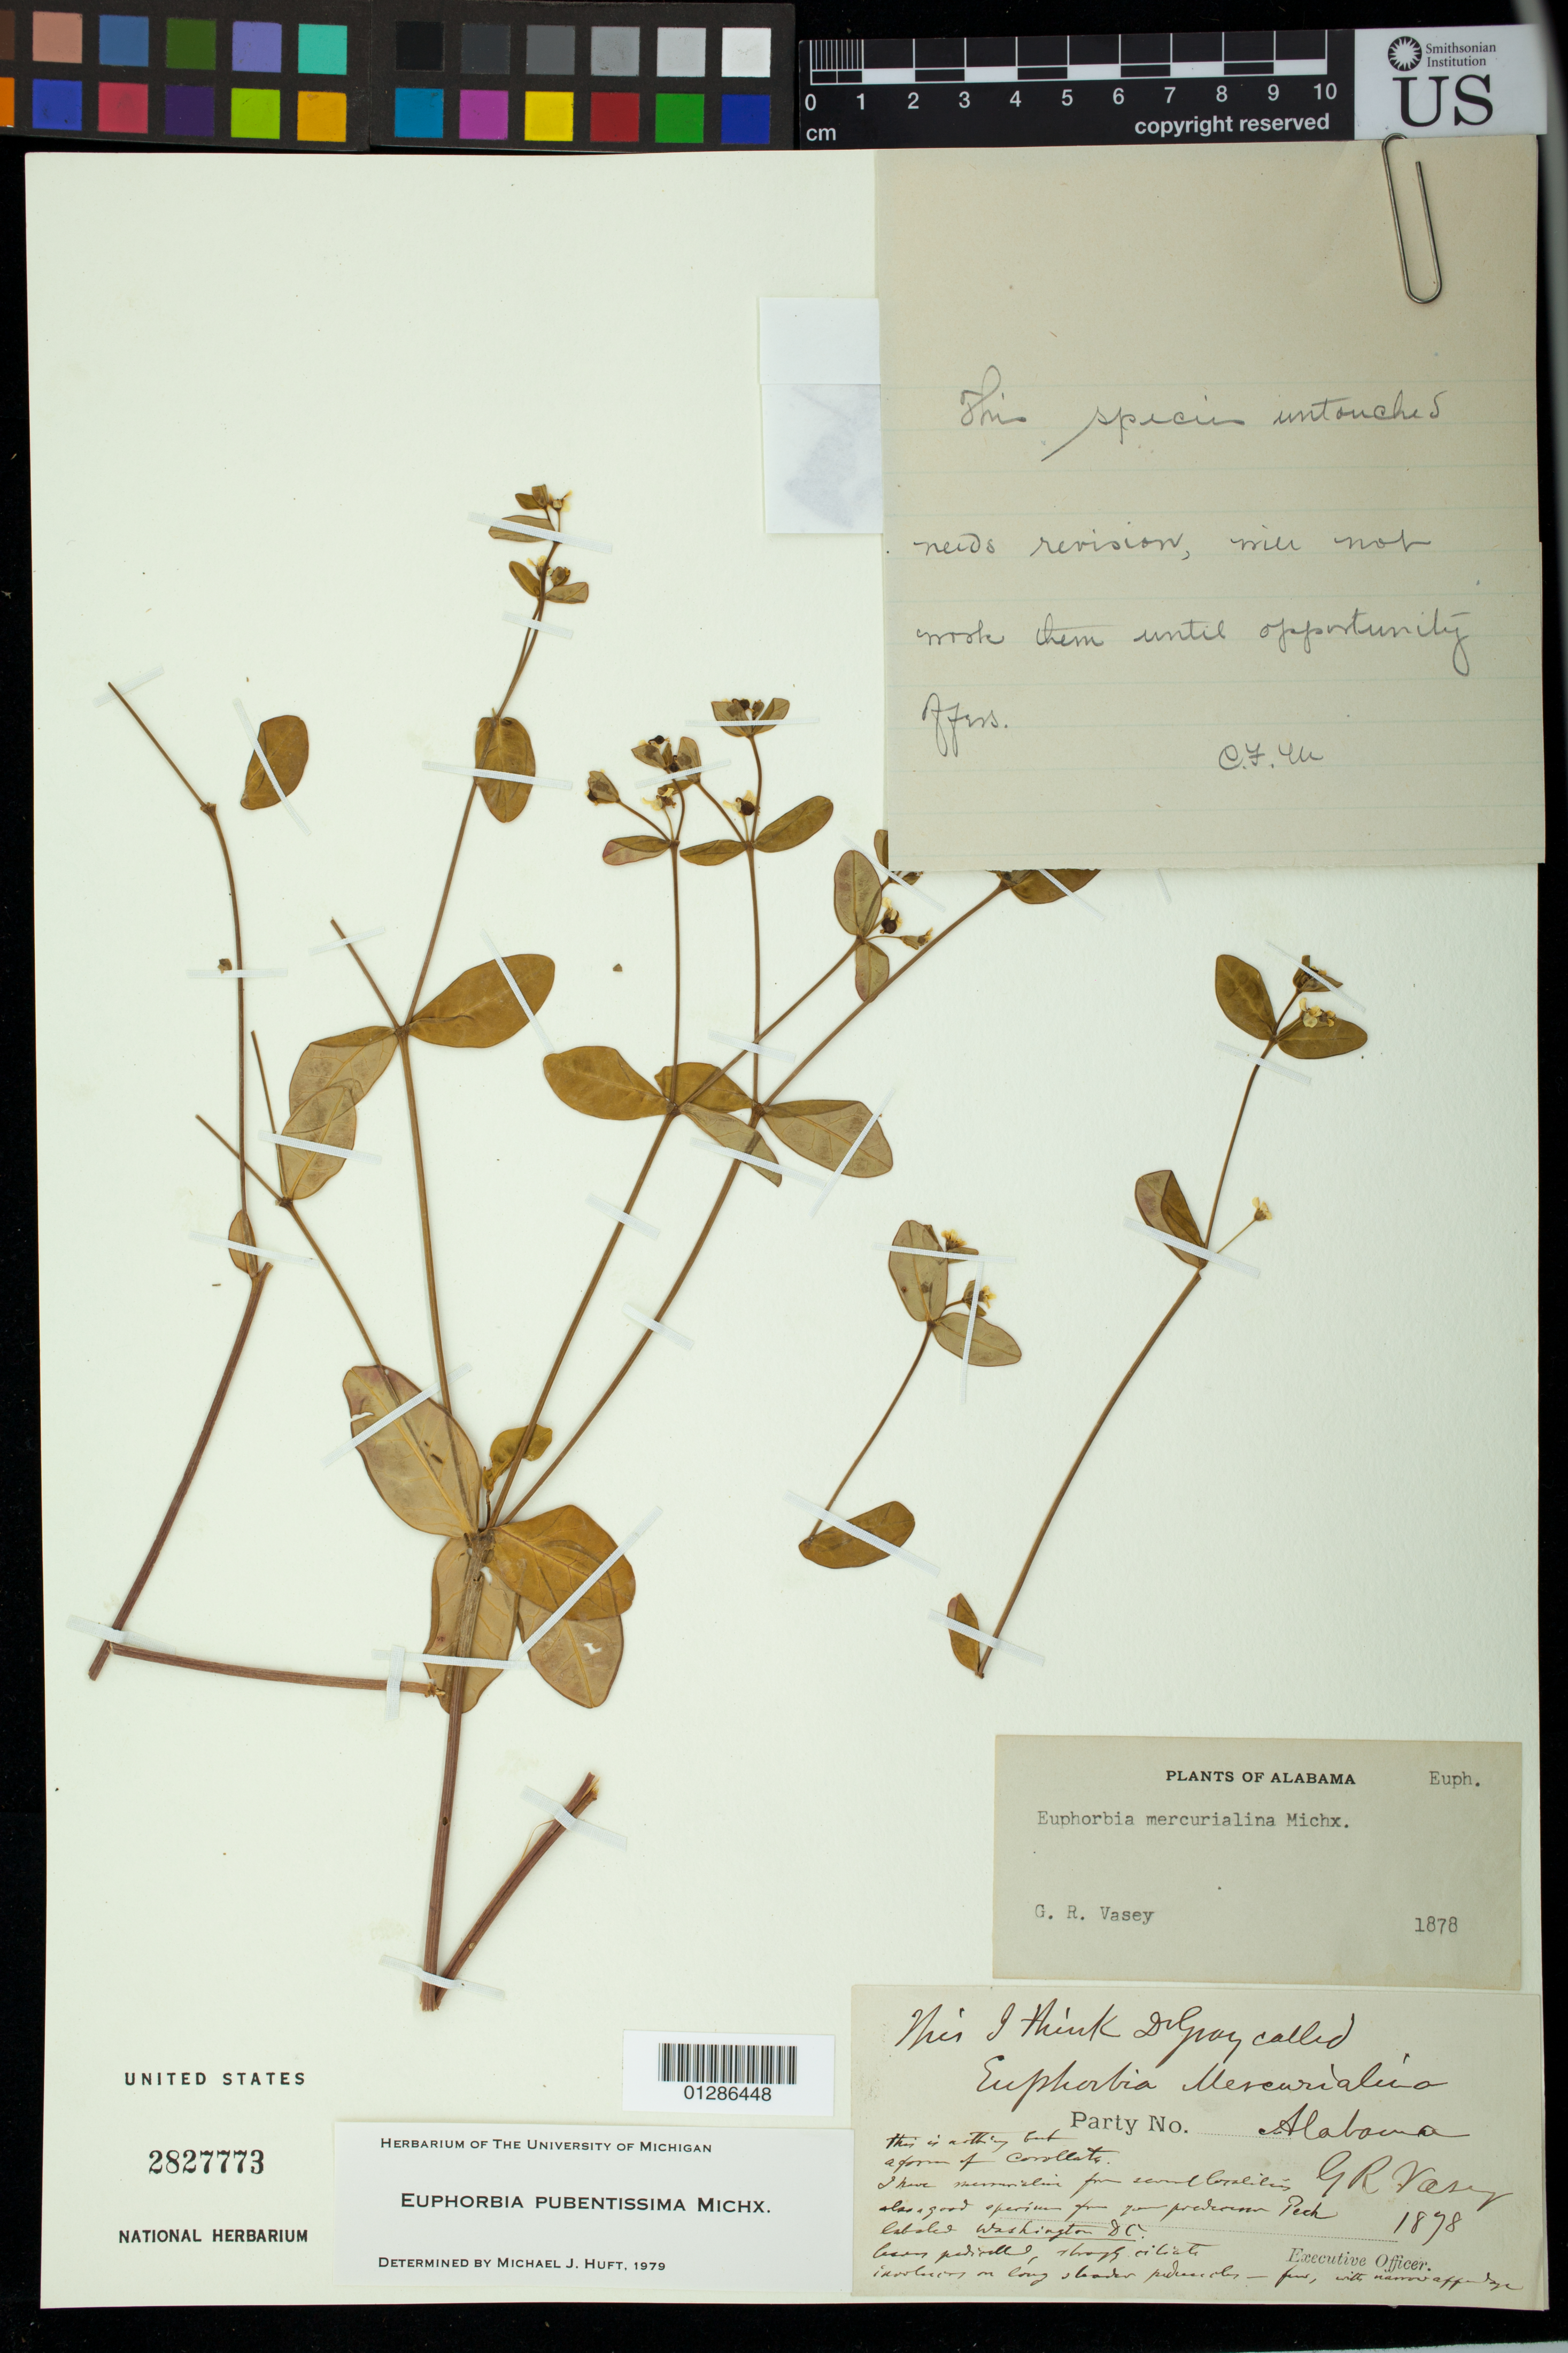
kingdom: Plantae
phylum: Tracheophyta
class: Magnoliopsida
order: Malpighiales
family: Euphorbiaceae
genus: Euphorbia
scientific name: Euphorbia pubentissima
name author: Michx.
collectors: G. R. Vasey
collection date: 1878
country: United States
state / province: Alabama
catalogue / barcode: US 2827773